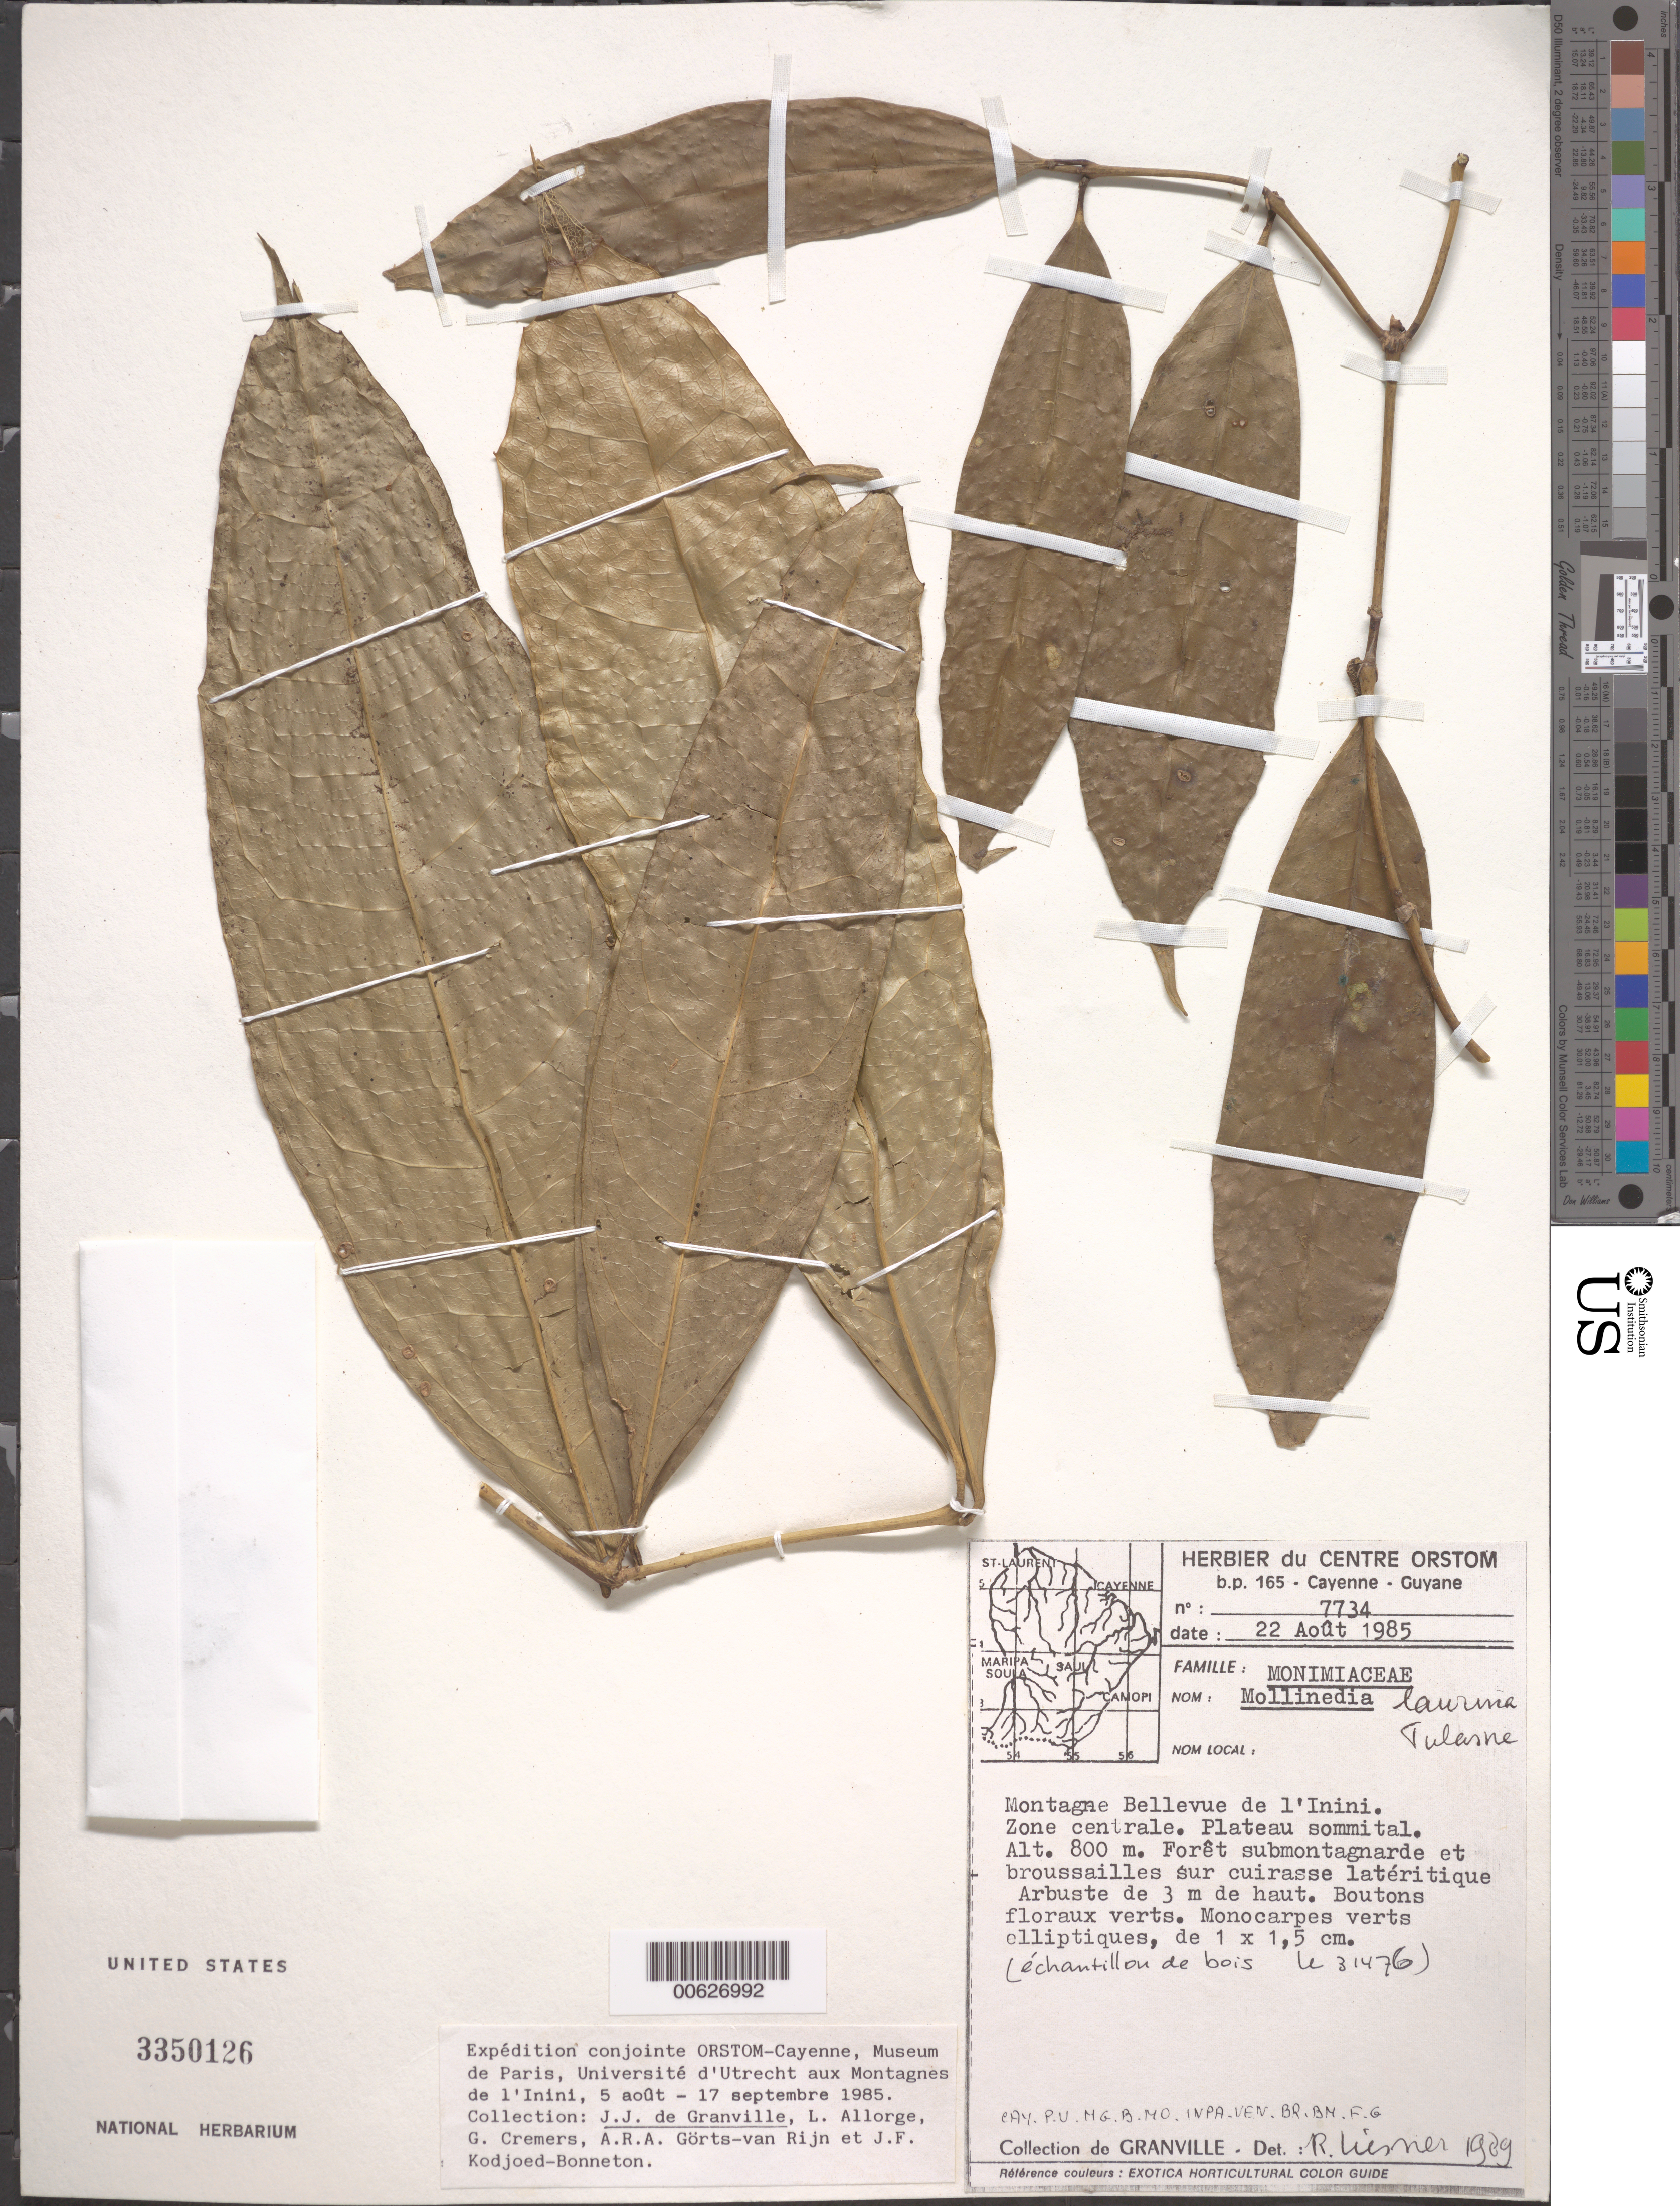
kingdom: Plantae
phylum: Tracheophyta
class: Magnoliopsida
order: Laurales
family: Monimiaceae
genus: Mollinedia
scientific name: Mollinedia laurina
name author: Tul.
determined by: Fernández, J.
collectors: J.-J. de Granville, L. Allorge, G. Cremers, A. .R. A. Görts-van Rijn & J. Kodjoed-Bonneton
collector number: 7734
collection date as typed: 22-Aug-85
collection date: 1985-08-22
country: French Guiana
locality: Montagnes Bellevue de l'Inini, zone centrale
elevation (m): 800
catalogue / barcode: US 3350126